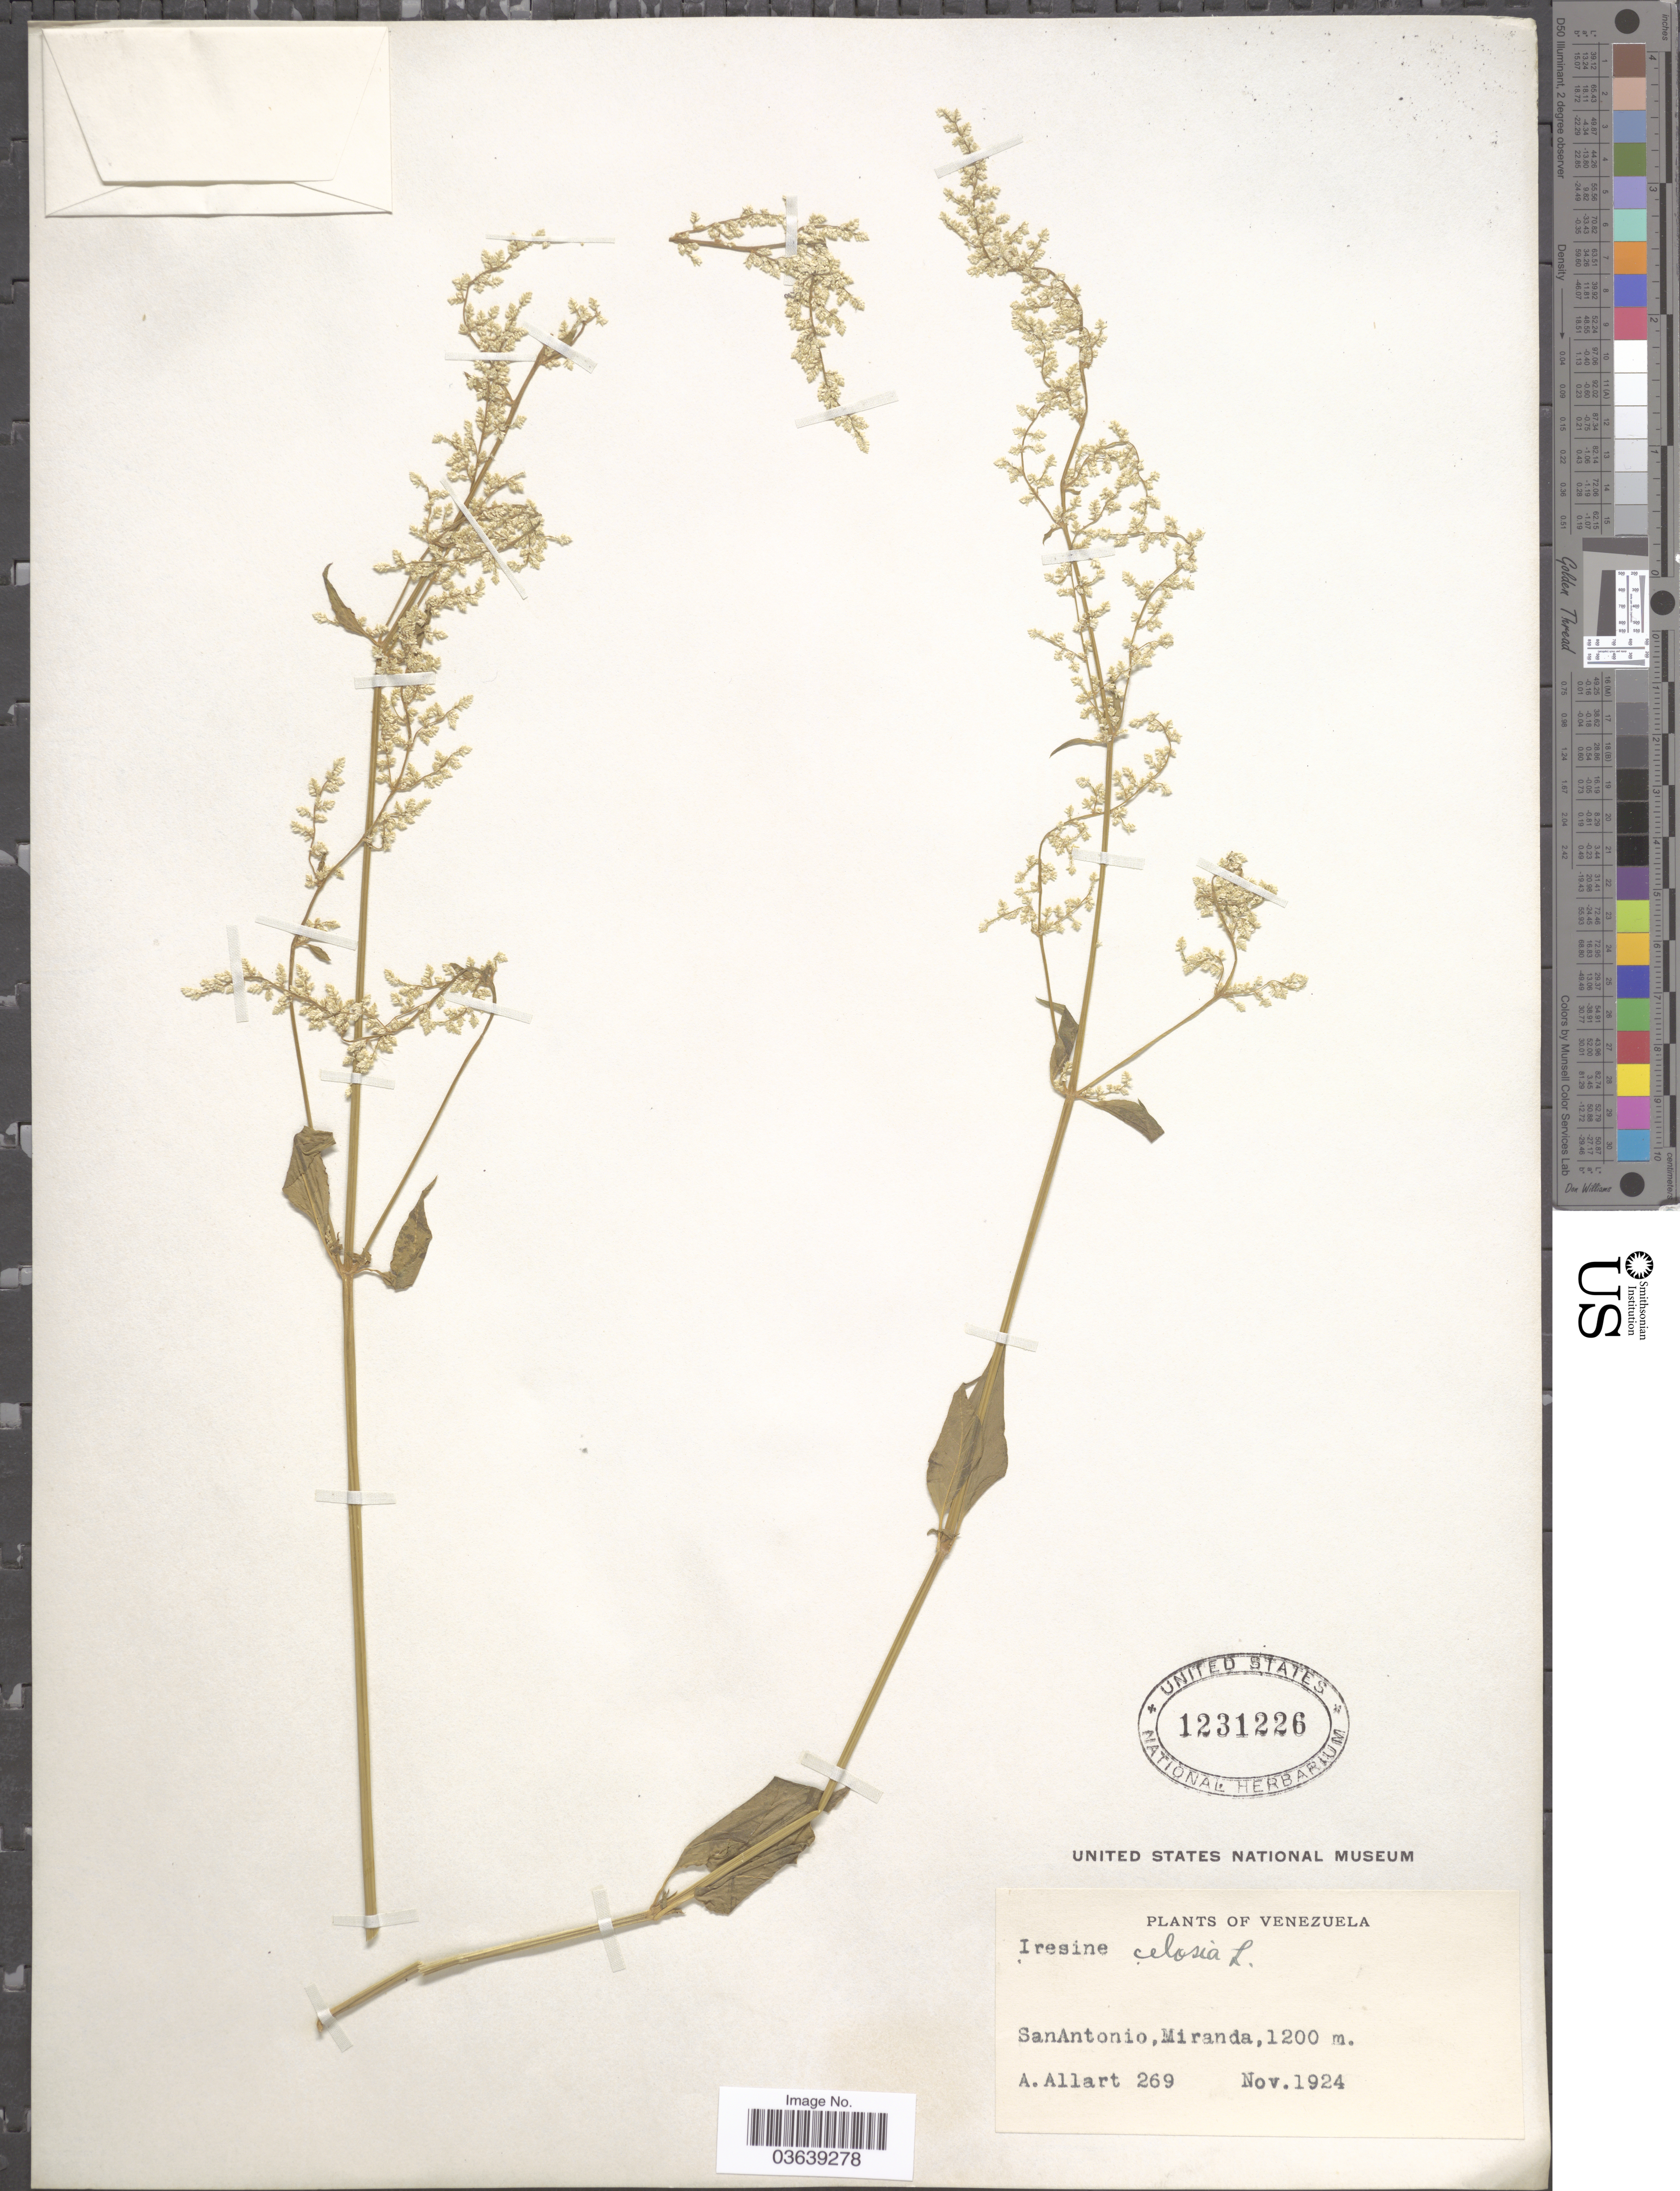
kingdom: Plantae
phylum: Tracheophyta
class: Magnoliopsida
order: Caryophyllales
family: Amaranthaceae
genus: Iresine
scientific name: Iresine celosia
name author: L.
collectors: A. Allart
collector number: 269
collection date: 1924-11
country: Venezuela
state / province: Miranda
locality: San Antonio.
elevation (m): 1200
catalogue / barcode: US 1231226